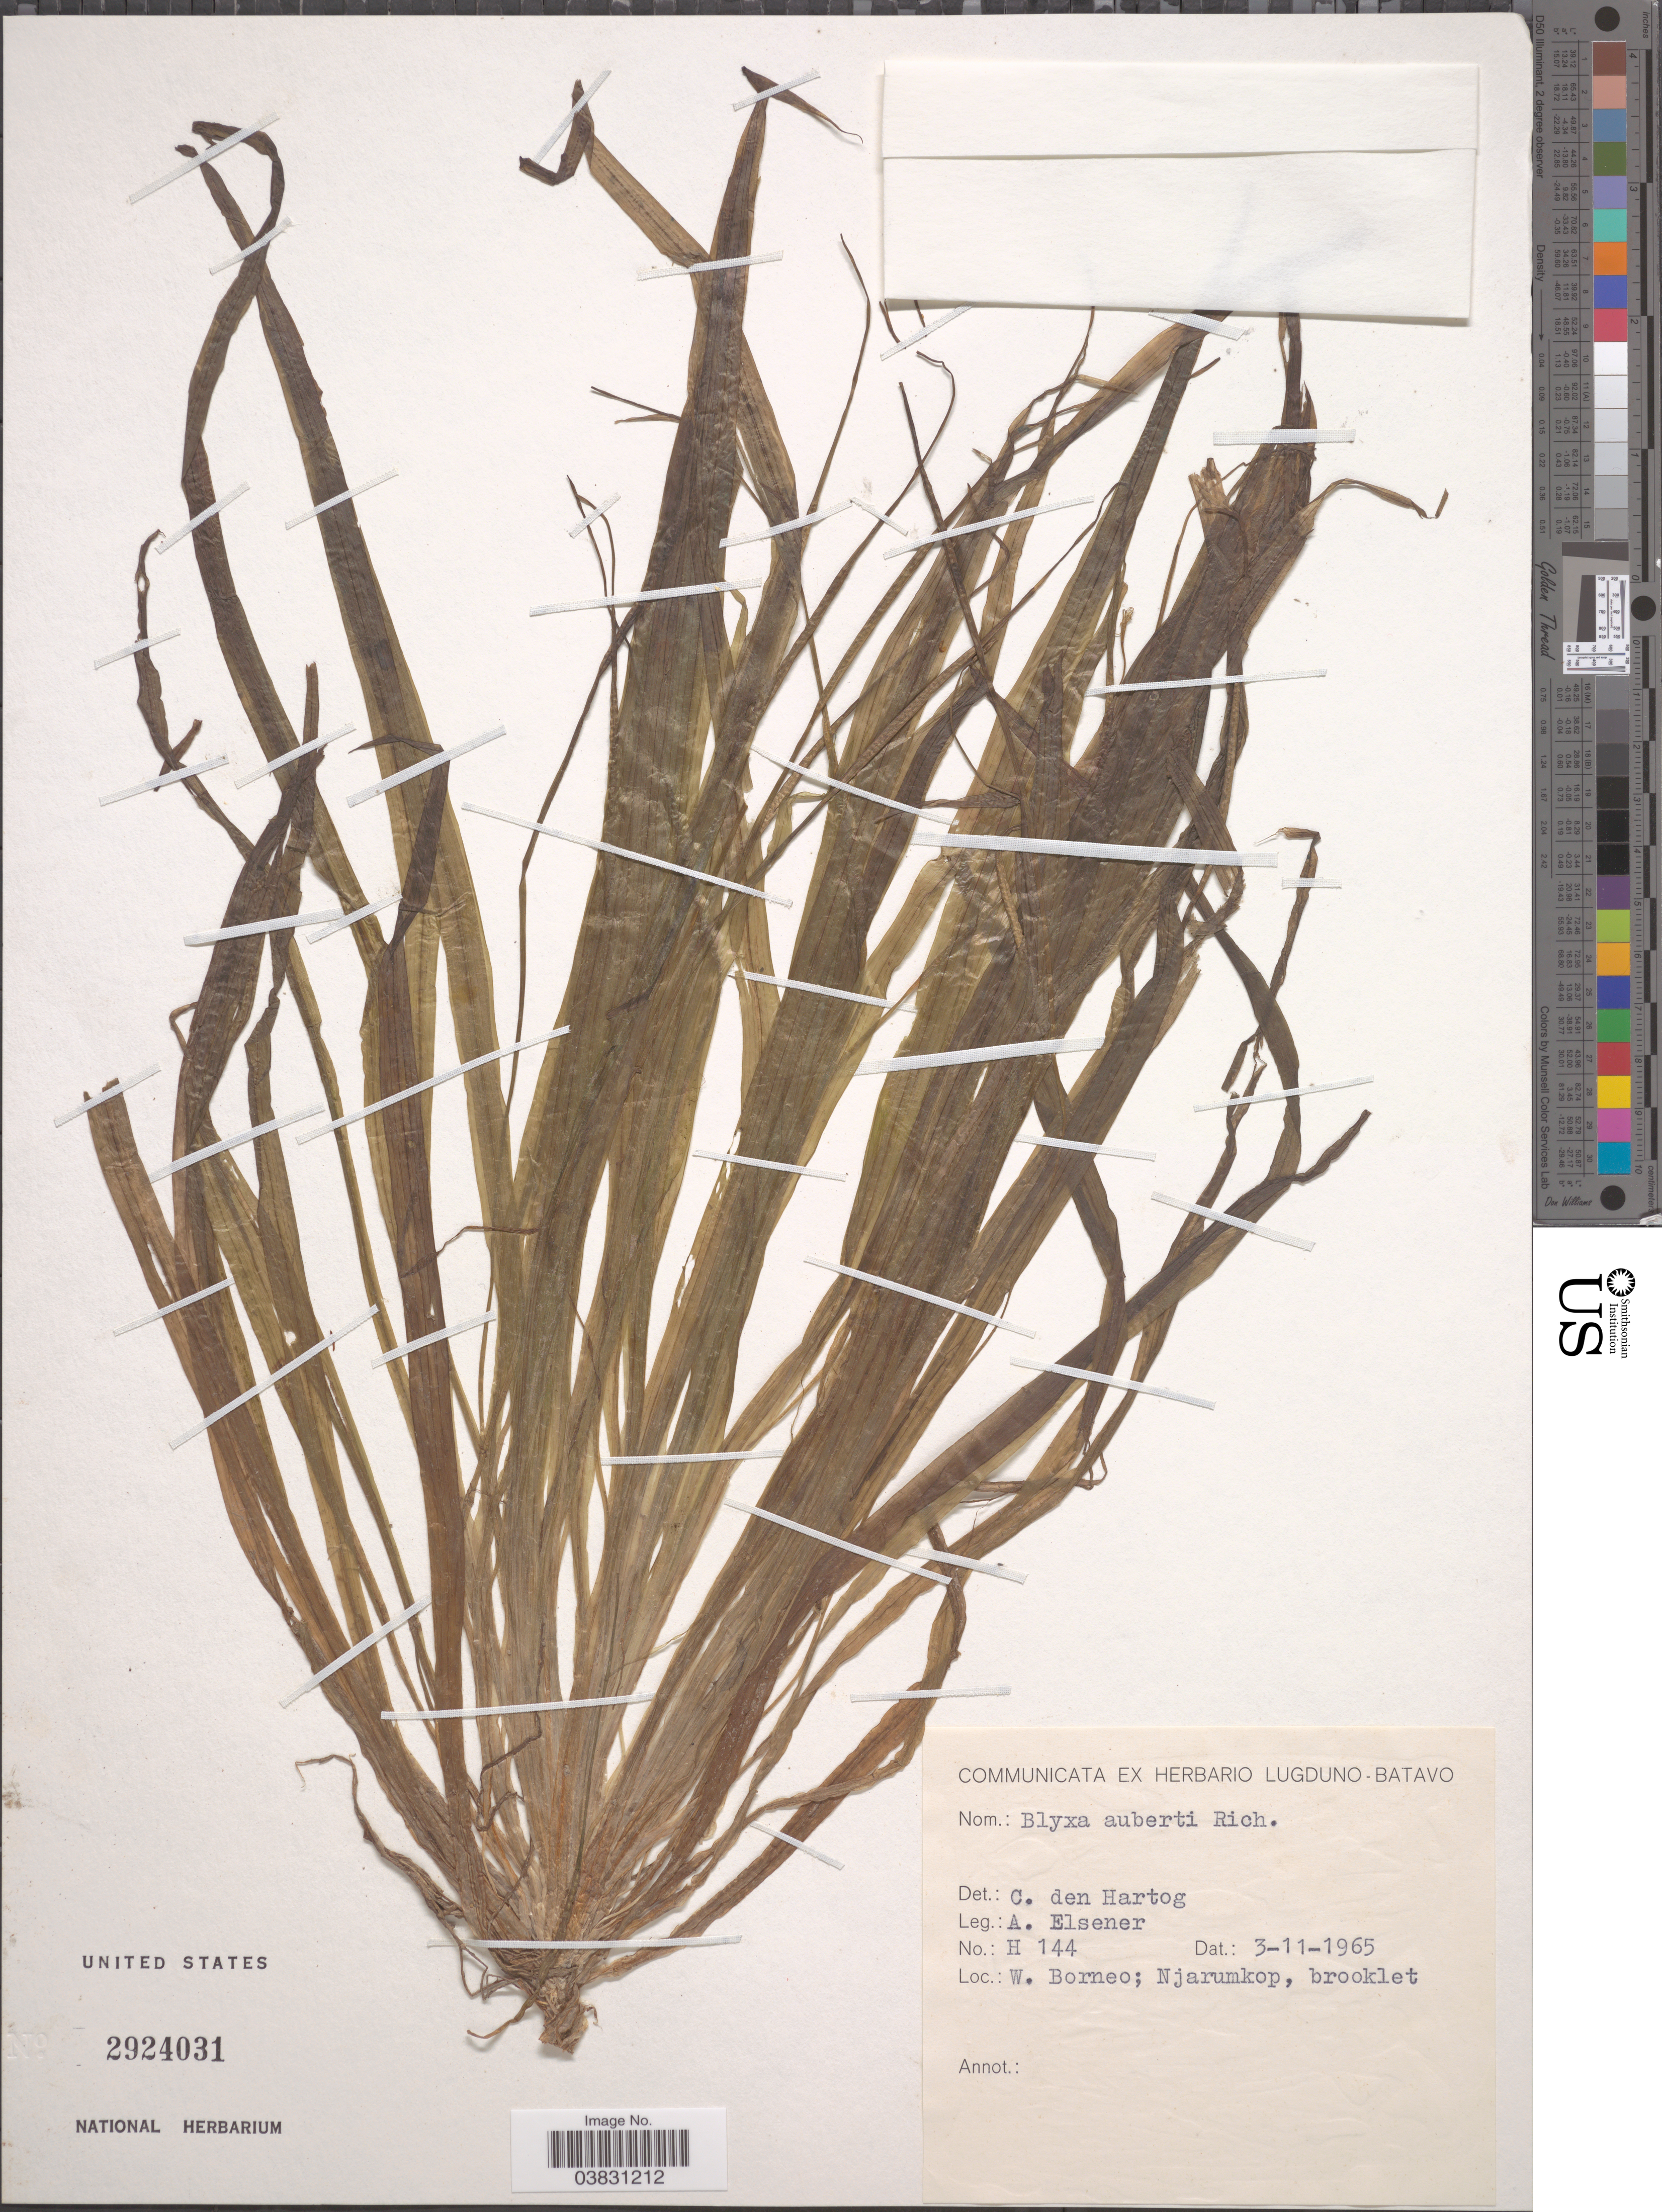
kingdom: Plantae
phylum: Tracheophyta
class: Liliopsida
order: Alismatales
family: Hydrocharitaceae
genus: Blyxa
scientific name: Blyxa aubertii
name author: Rich.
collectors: A. Elsener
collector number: H 144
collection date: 1965-11-03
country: Indonesia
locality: W. Borneo; Njarumkop.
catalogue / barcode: US 2924031